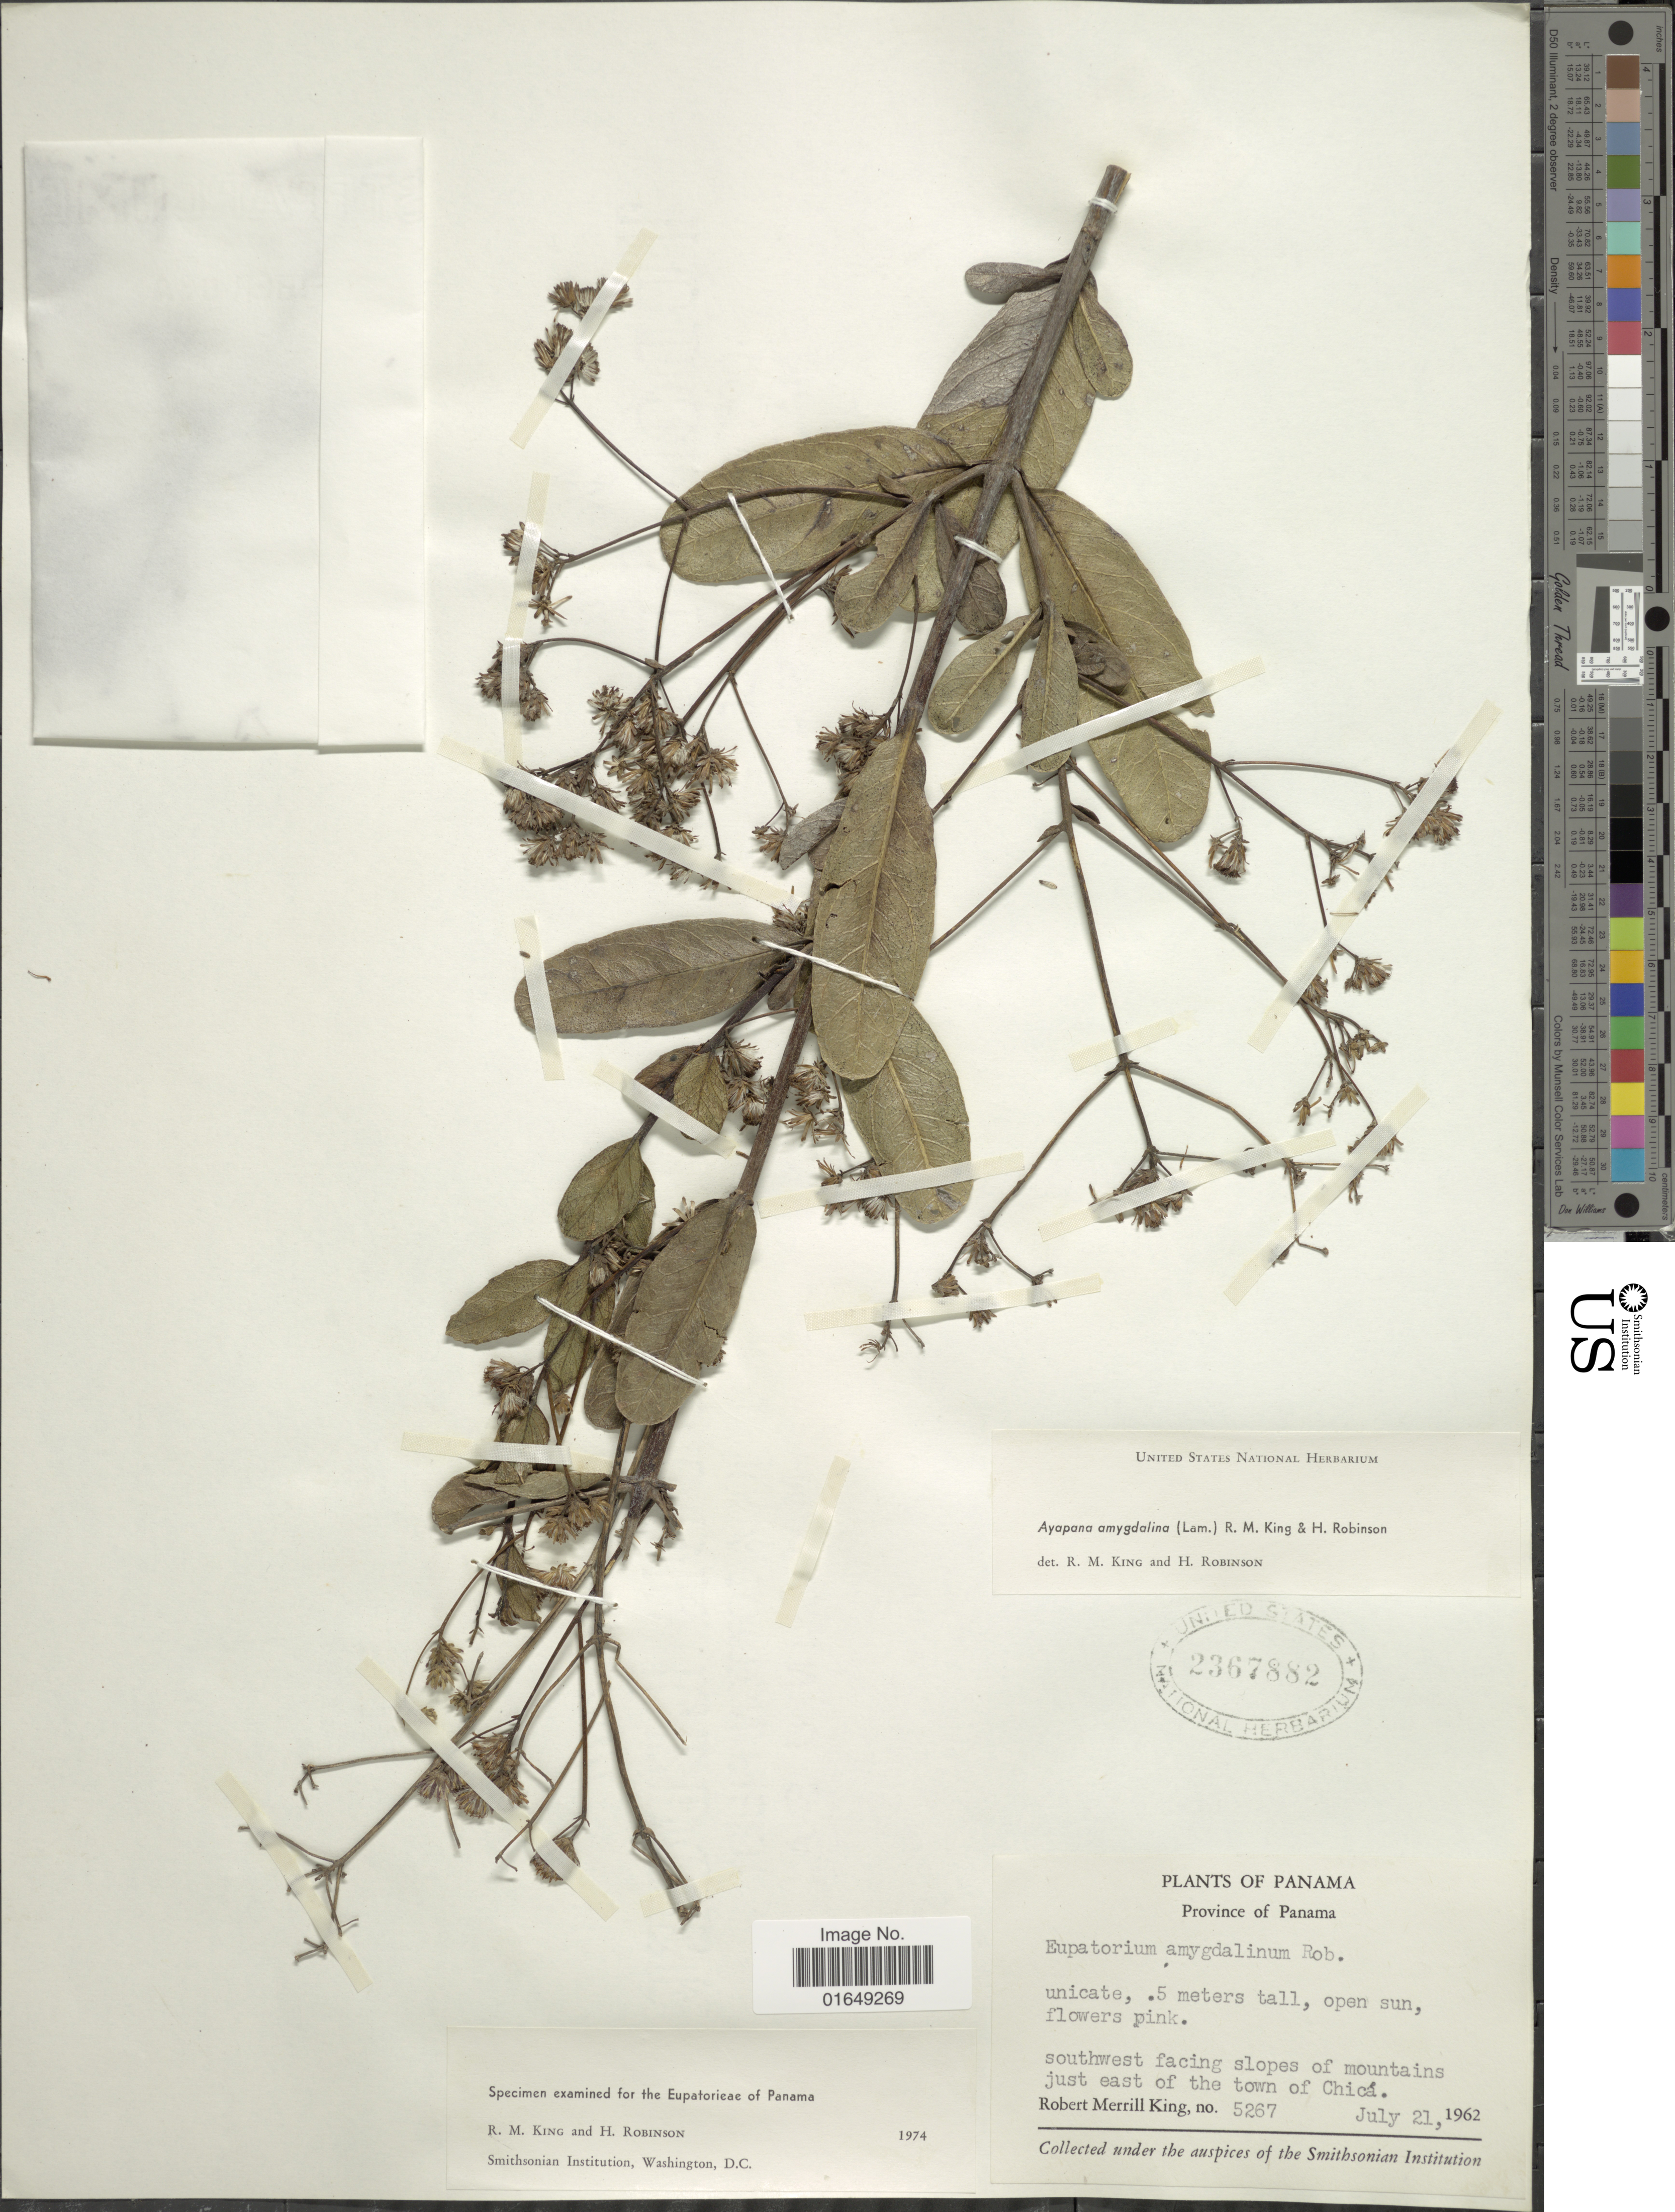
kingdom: Plantae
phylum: Tracheophyta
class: Magnoliopsida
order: Asterales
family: Asteraceae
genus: Ayapana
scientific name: Ayapana amygdalina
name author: (Lam.) R.M. King & H. Rob.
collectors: R. M. King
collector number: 5267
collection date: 1962-07-21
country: Panama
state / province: Panamá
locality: Southwest facing slopes of mountains just east of the town of Chicá.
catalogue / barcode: US 2367882